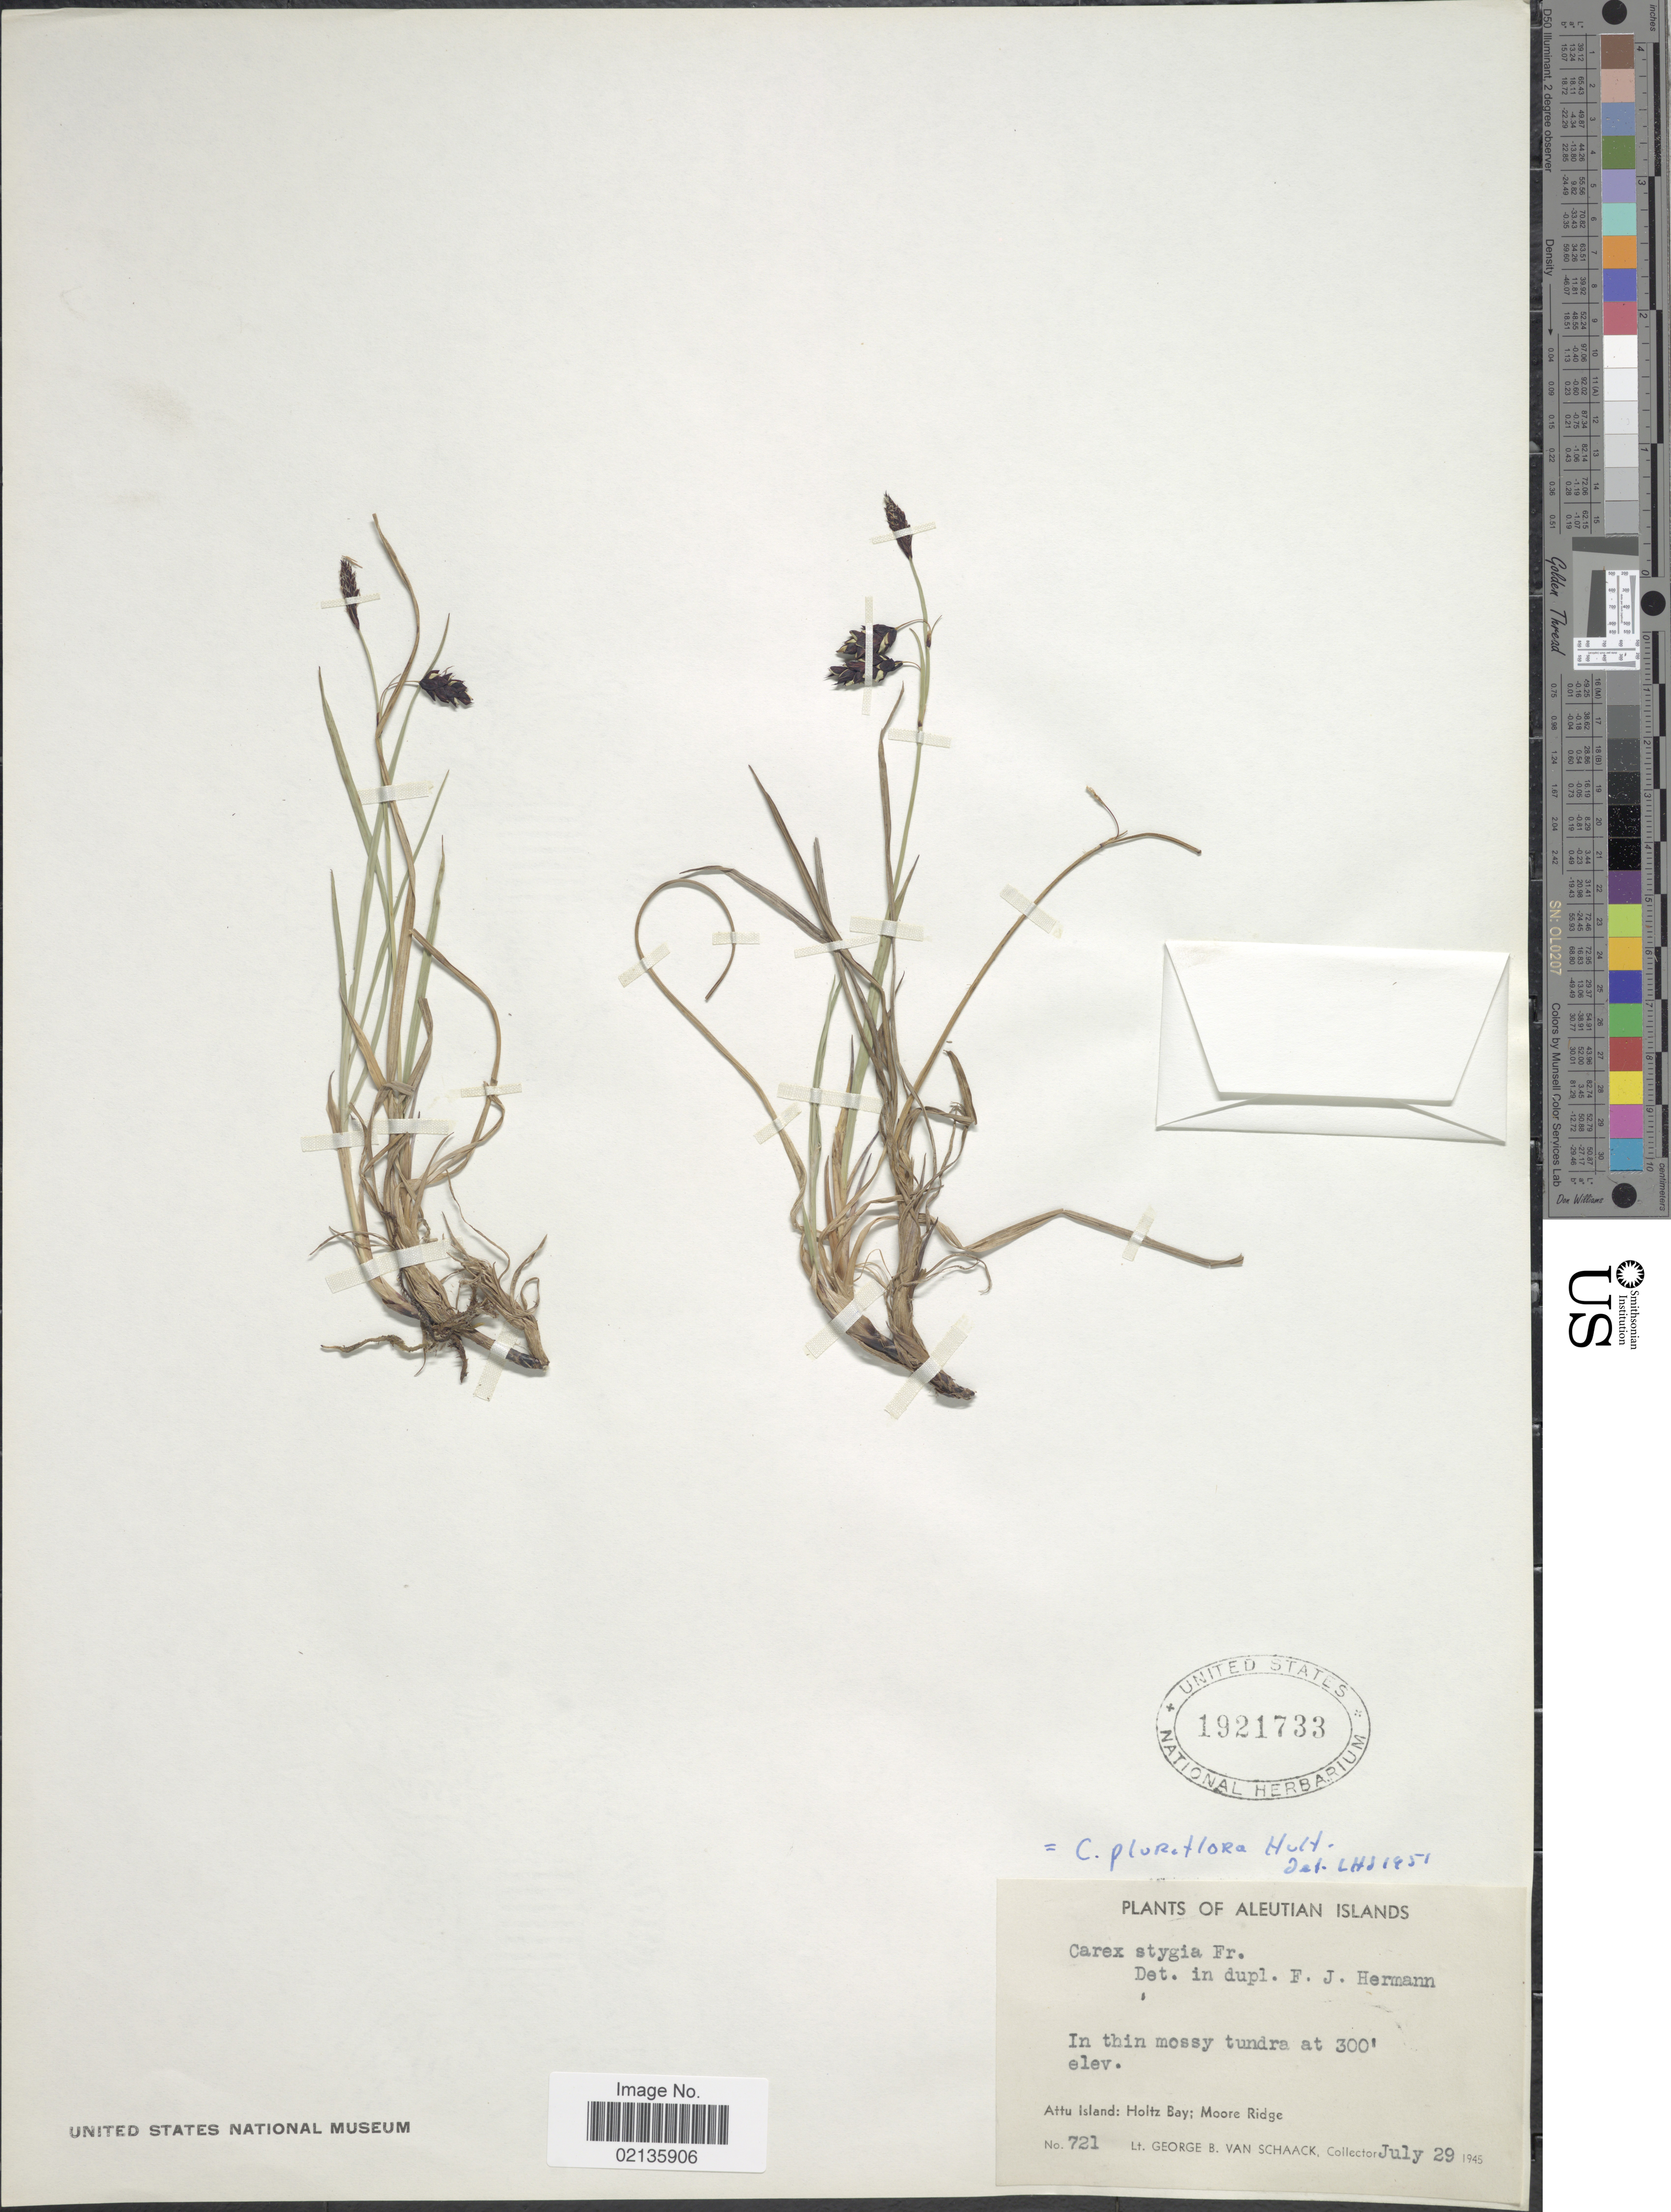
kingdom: Plantae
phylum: Tracheophyta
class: Liliopsida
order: Poales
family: Cyperaceae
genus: Carex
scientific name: Carex x stygia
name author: Fr.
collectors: G. Van Schaack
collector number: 721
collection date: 1945-07-29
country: United States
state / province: Alaska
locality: Aleutian Islands, Attu Island: Holtz Bay; Moore Ridge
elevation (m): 91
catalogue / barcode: US 1921733